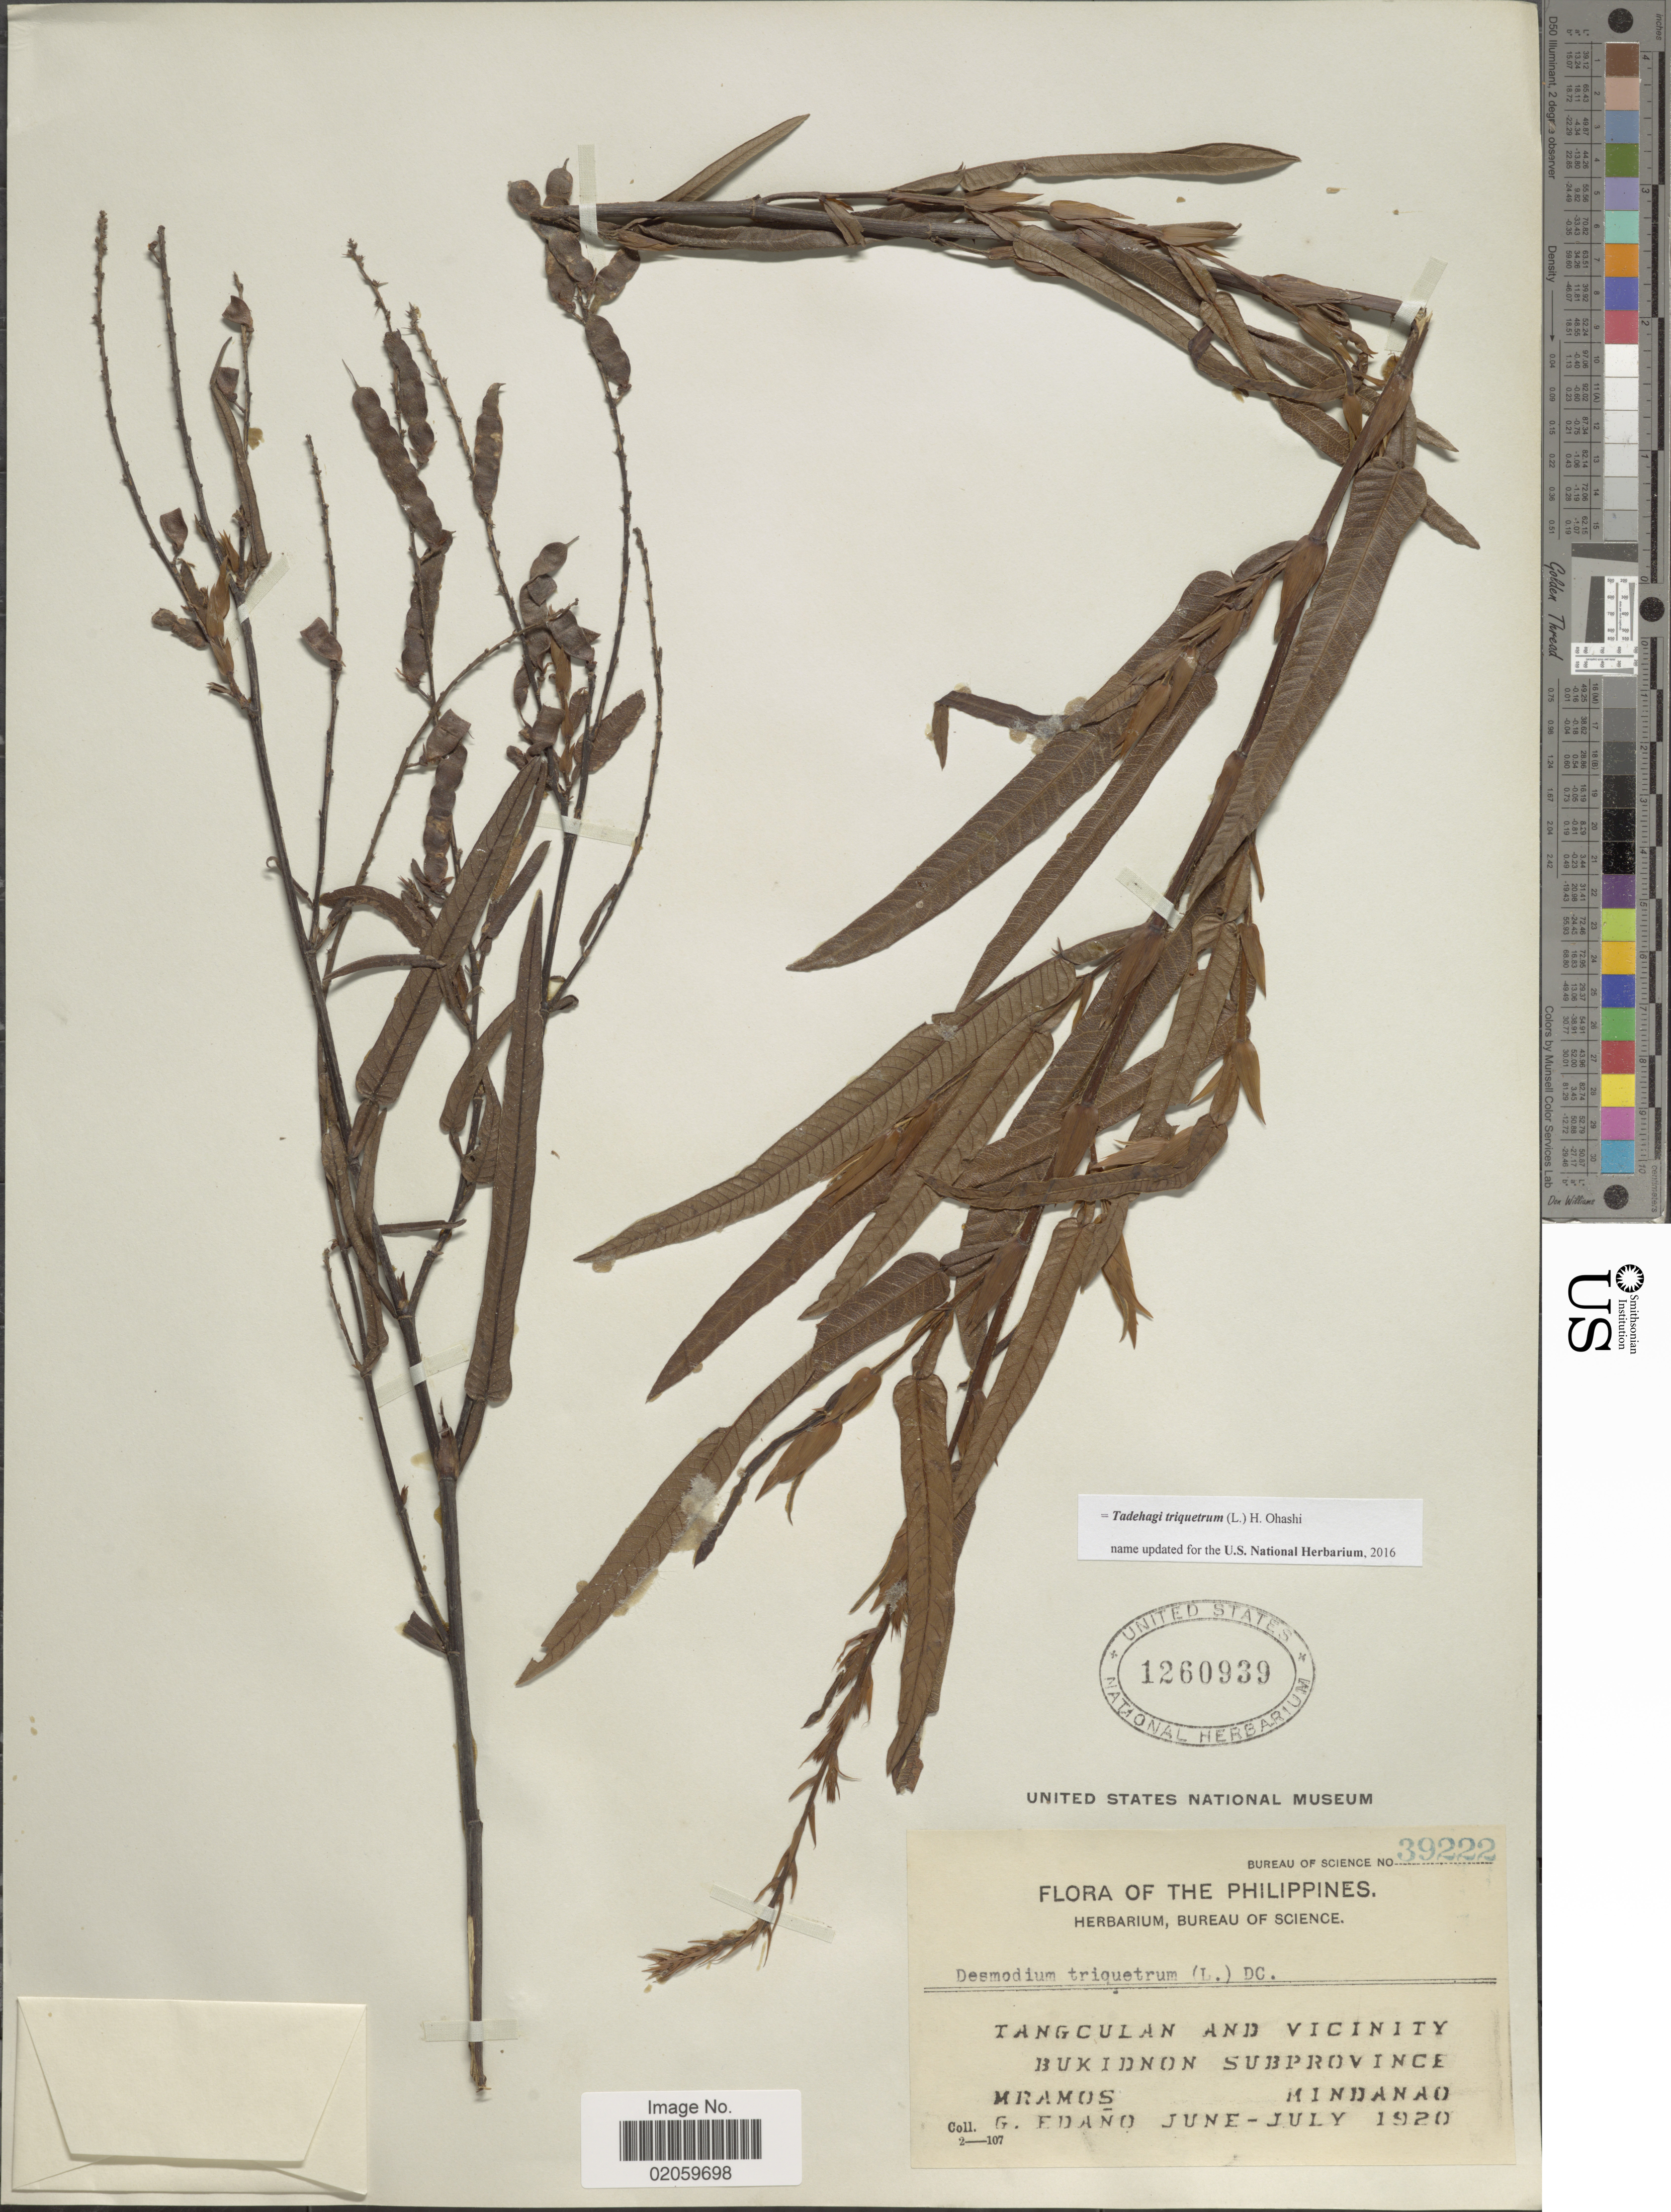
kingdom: Plantae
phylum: Tracheophyta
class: Magnoliopsida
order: Fabales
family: Fabaceae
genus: Tadehagi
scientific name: Tadehagi triquetrum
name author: (L.) H. Ohashi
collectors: M. Ramos & G. Edaño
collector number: Bureau of Science 39222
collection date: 1920-06/1920-07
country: Philippines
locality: Bukidnon Subprovince Mindanao, Tangculan and vicinity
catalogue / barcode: US 1260939